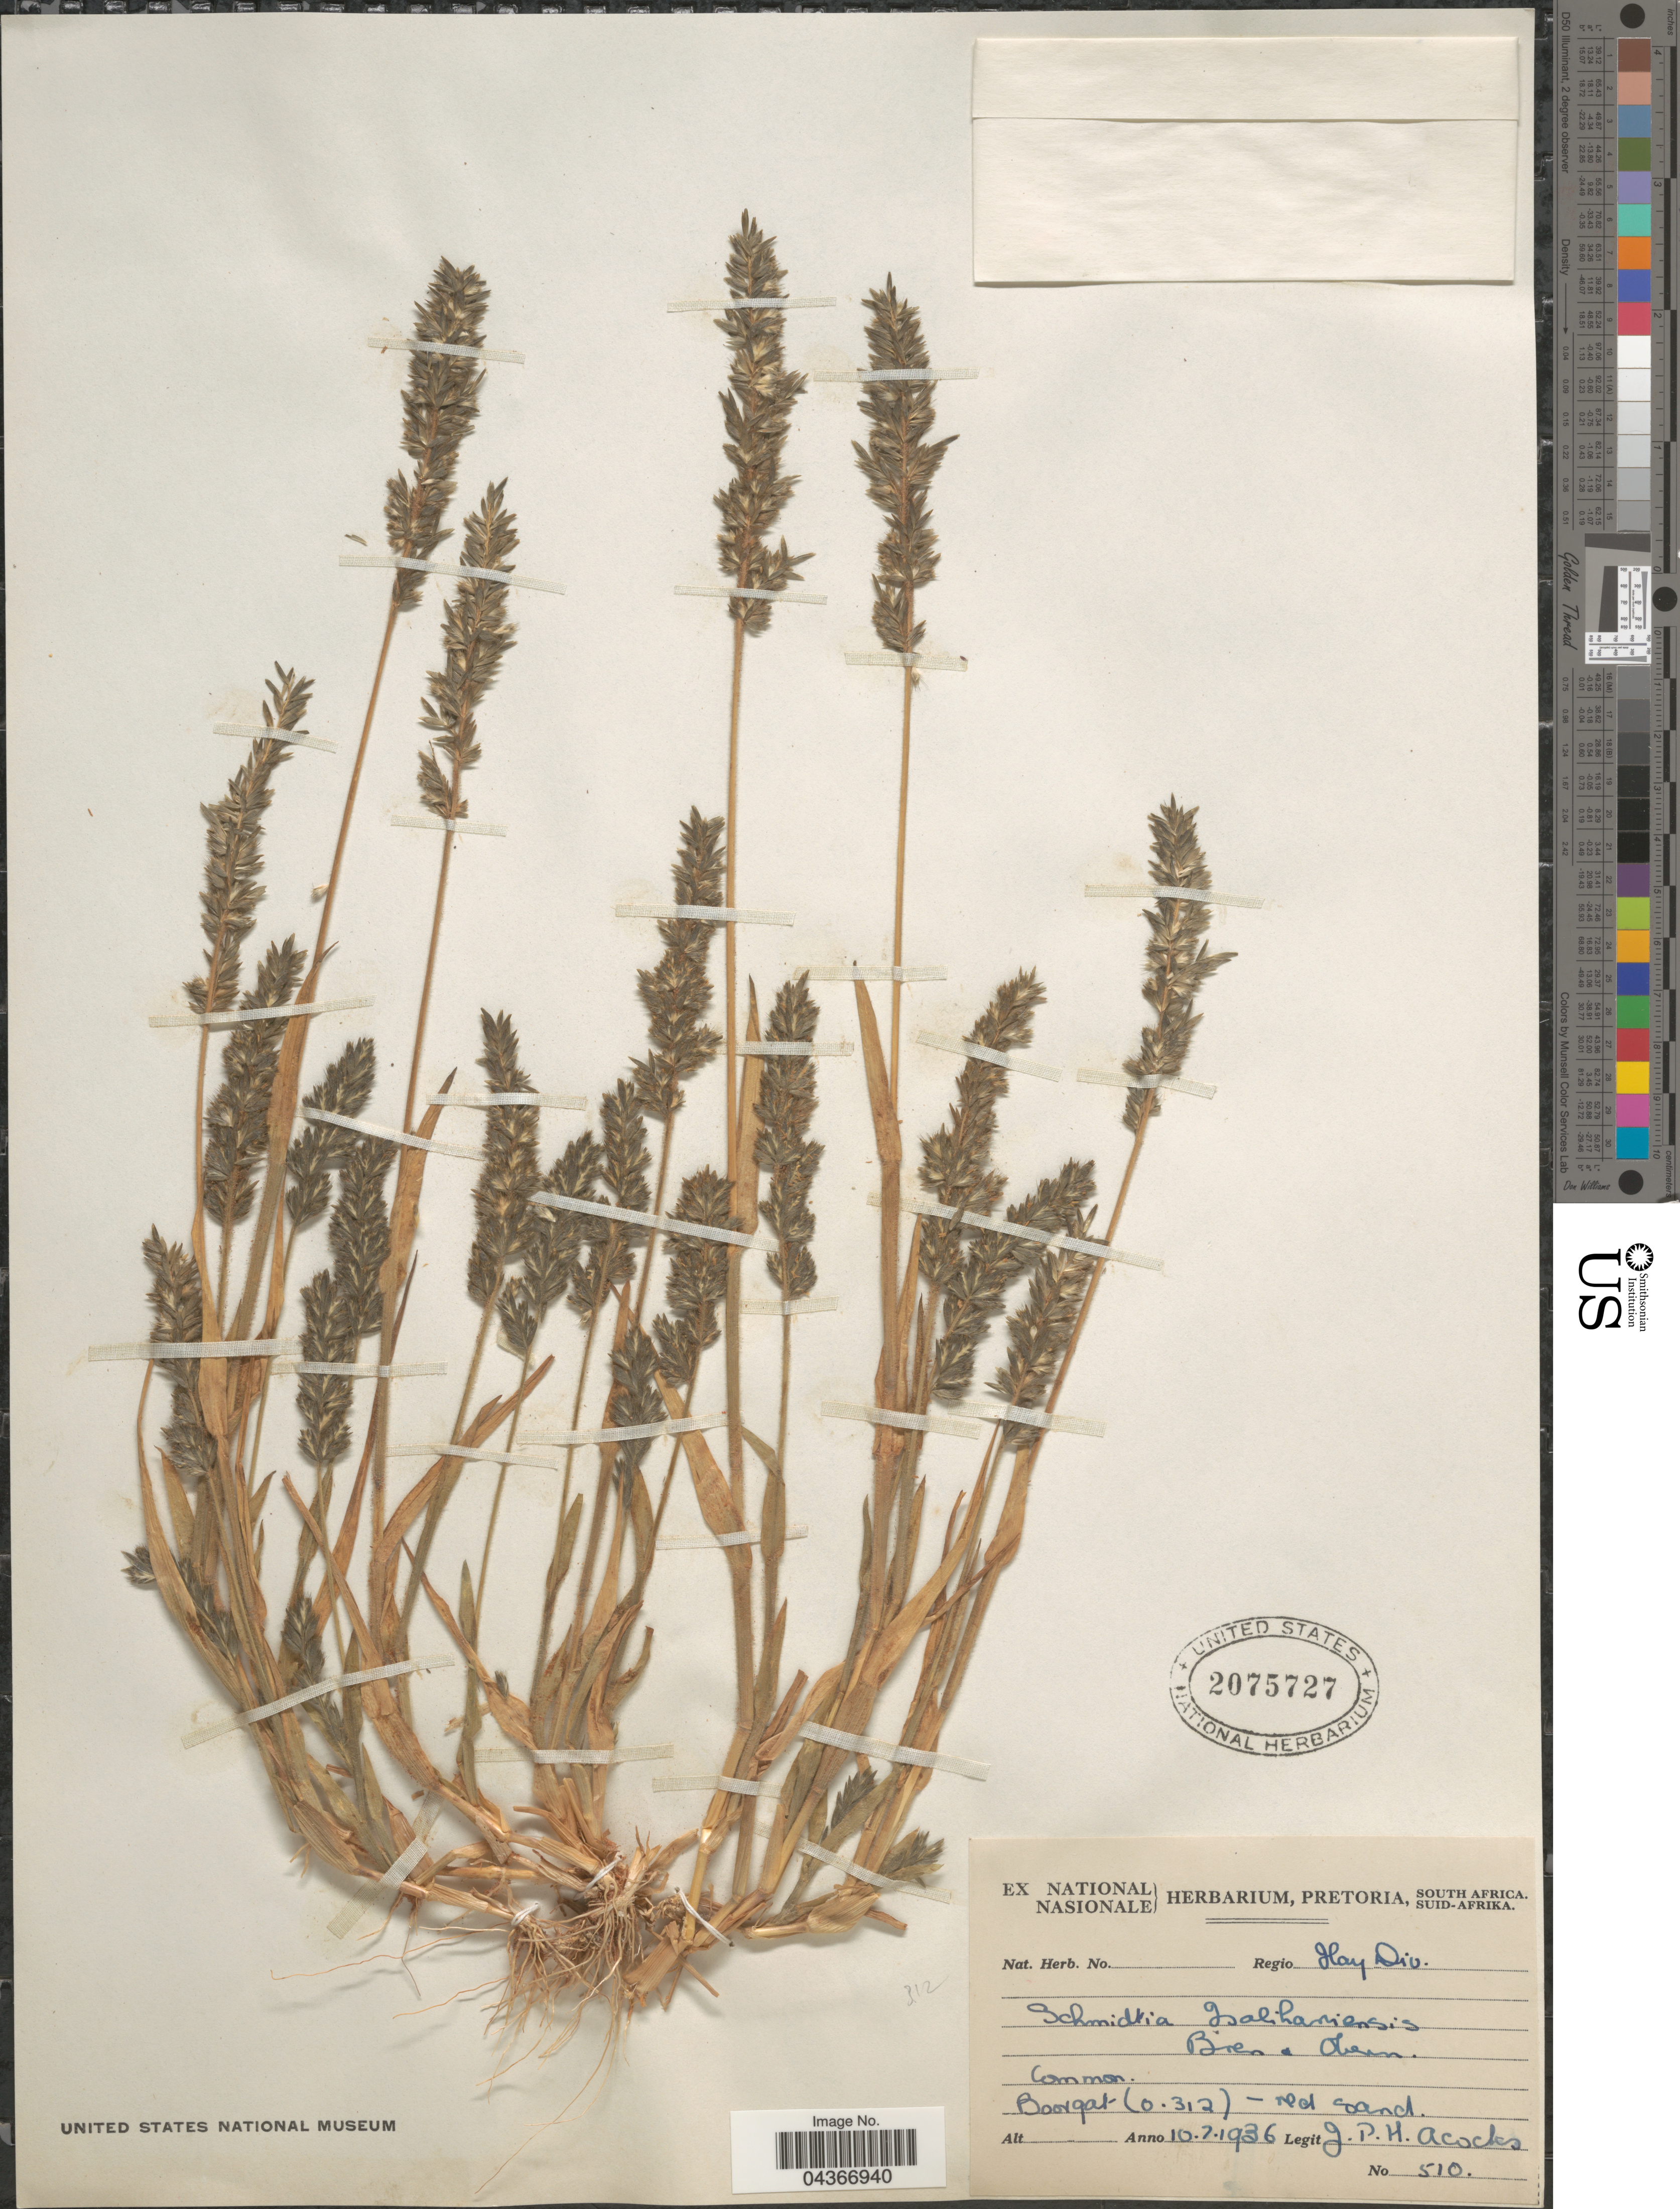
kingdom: Plantae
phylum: Tracheophyta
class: Liliopsida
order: Poales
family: Poaceae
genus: Schmidtia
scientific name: Schmidtia kalahariensis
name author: Stent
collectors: J. P. Acocks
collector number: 510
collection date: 1936-07-10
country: South Africa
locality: Regio Hay Div.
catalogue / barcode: US 2075727